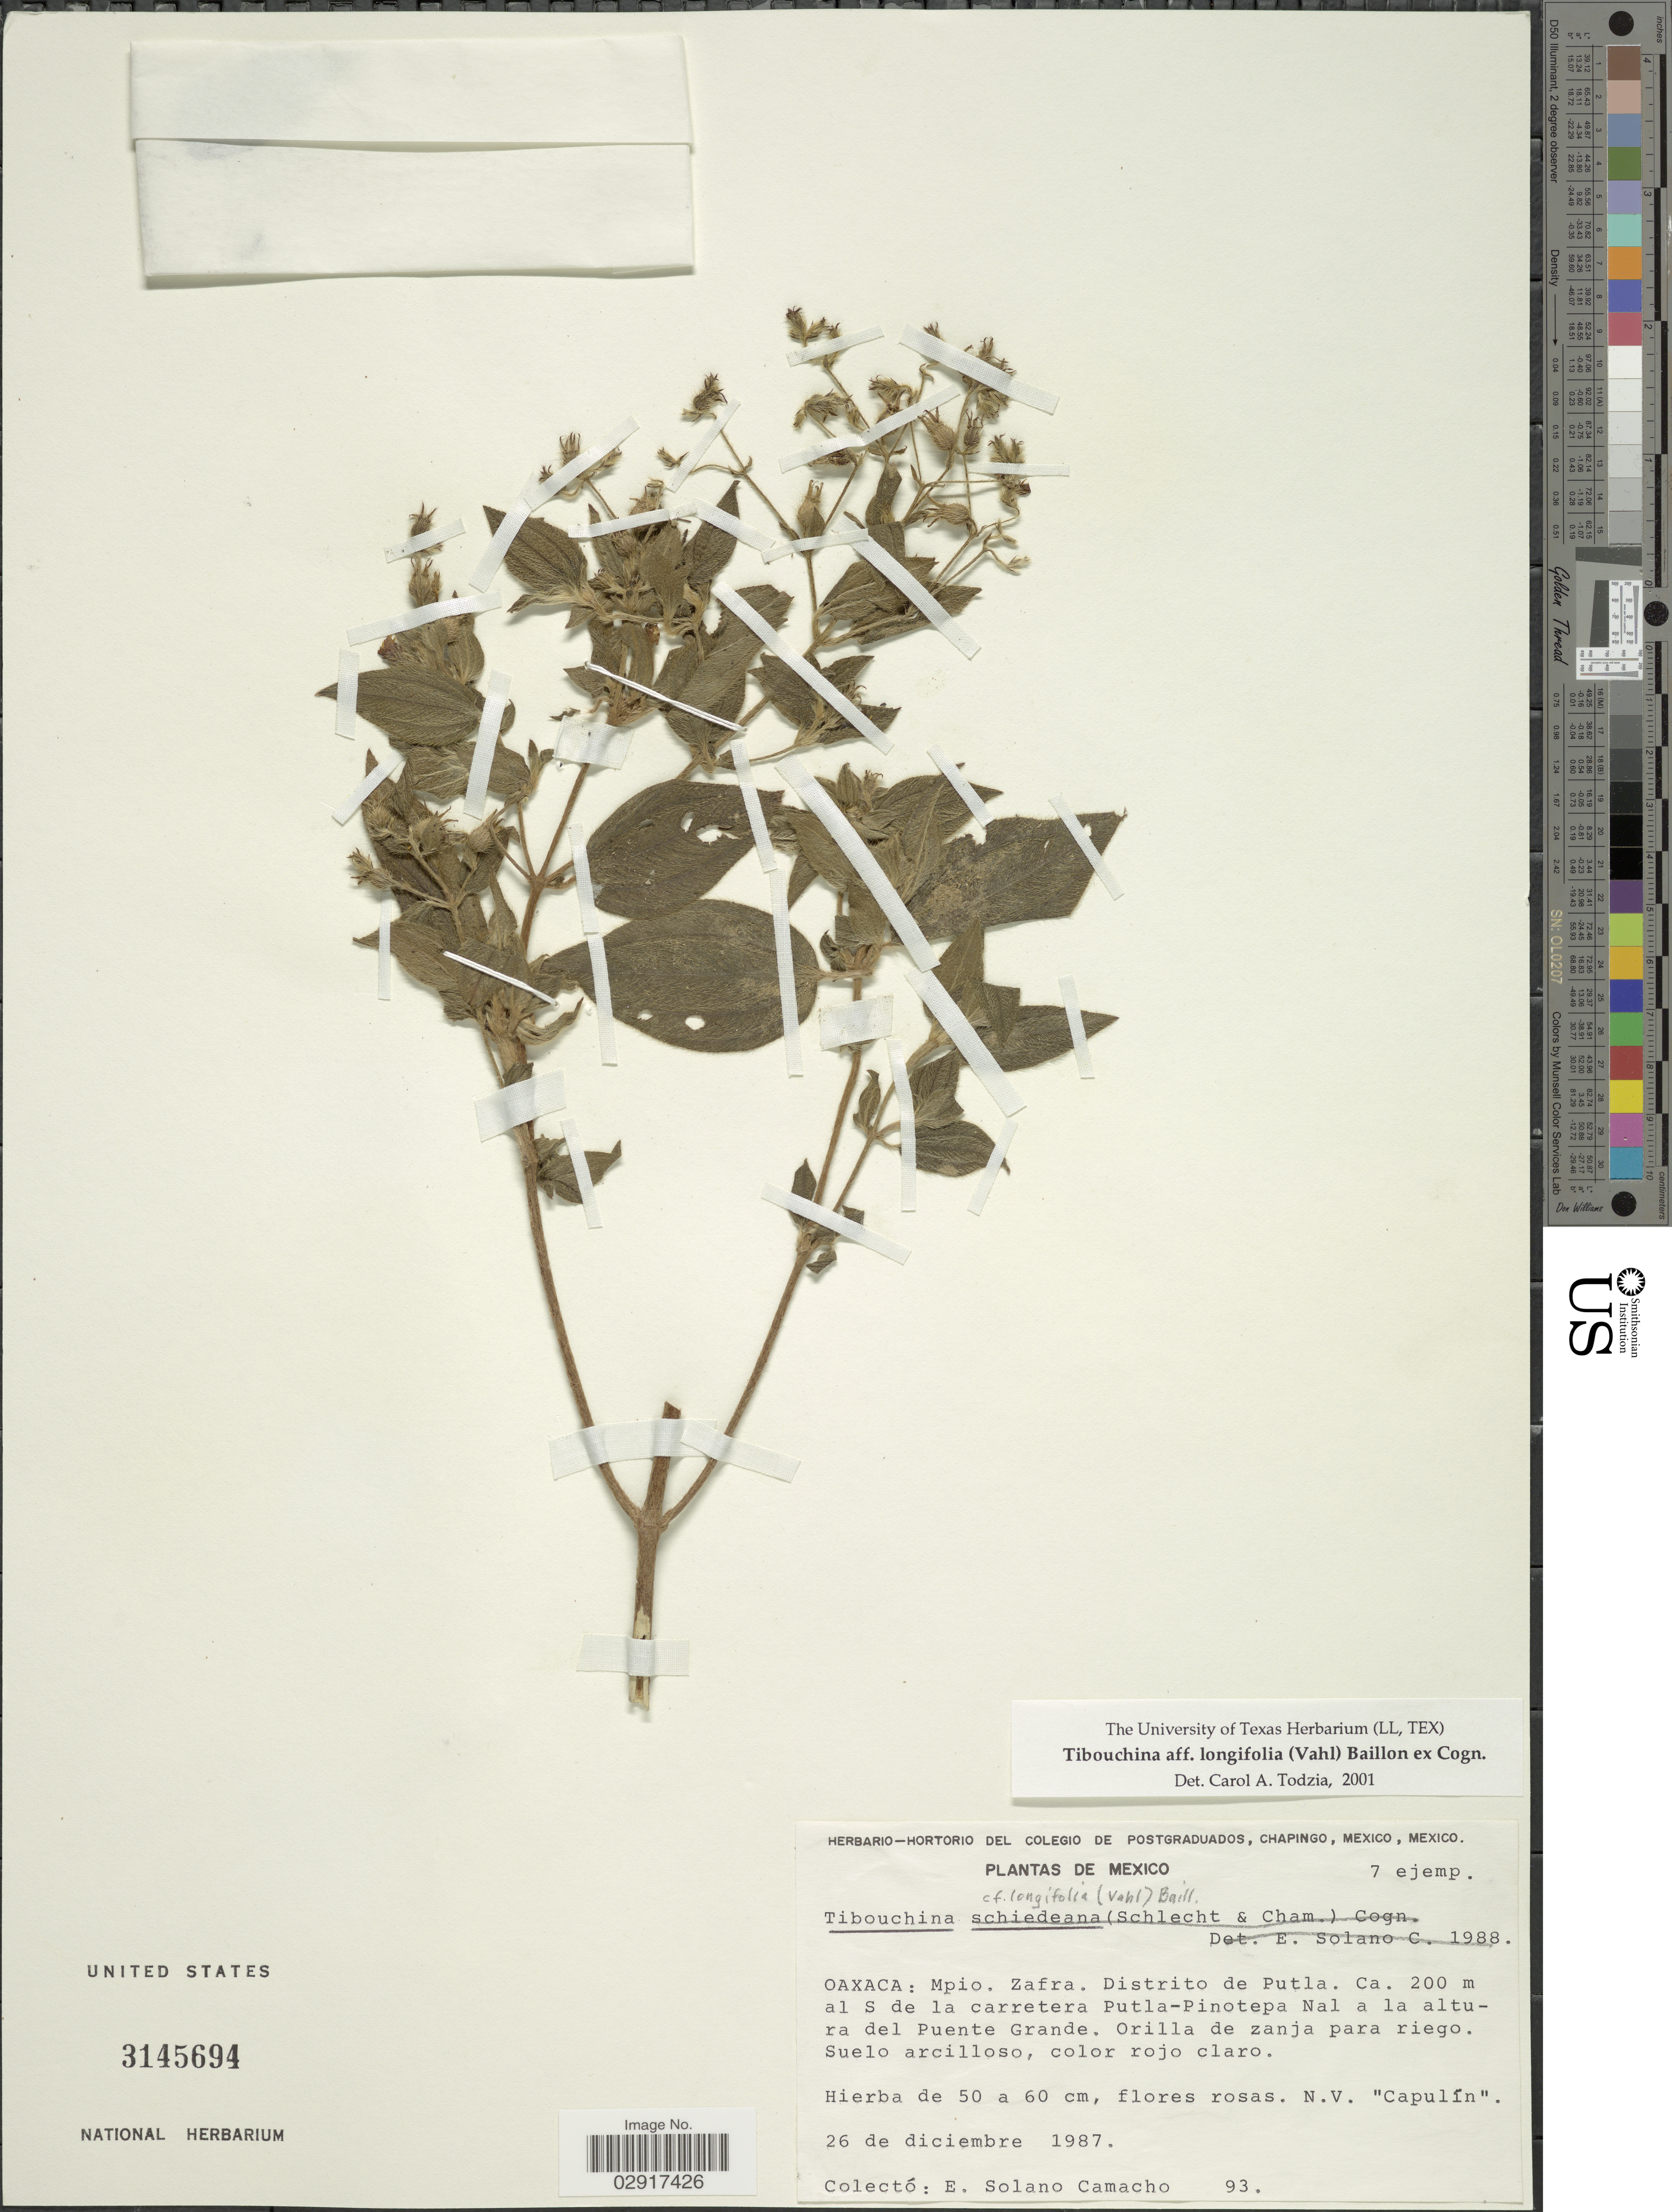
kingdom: Plantae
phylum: Tracheophyta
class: Magnoliopsida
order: Myrtales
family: Melastomataceae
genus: Chaetogastra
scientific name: Chaetogastra longifolia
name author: (Vahl) DC.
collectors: E. Solano C.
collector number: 93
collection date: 1987-12-26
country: Mexico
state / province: Oaxaca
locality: Mpio. Zafra. Distrito de Putla. Al S de la carretera Putla-Pinotepa Nal a la altura del Puente Grande.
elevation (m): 200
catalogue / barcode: US 3145694